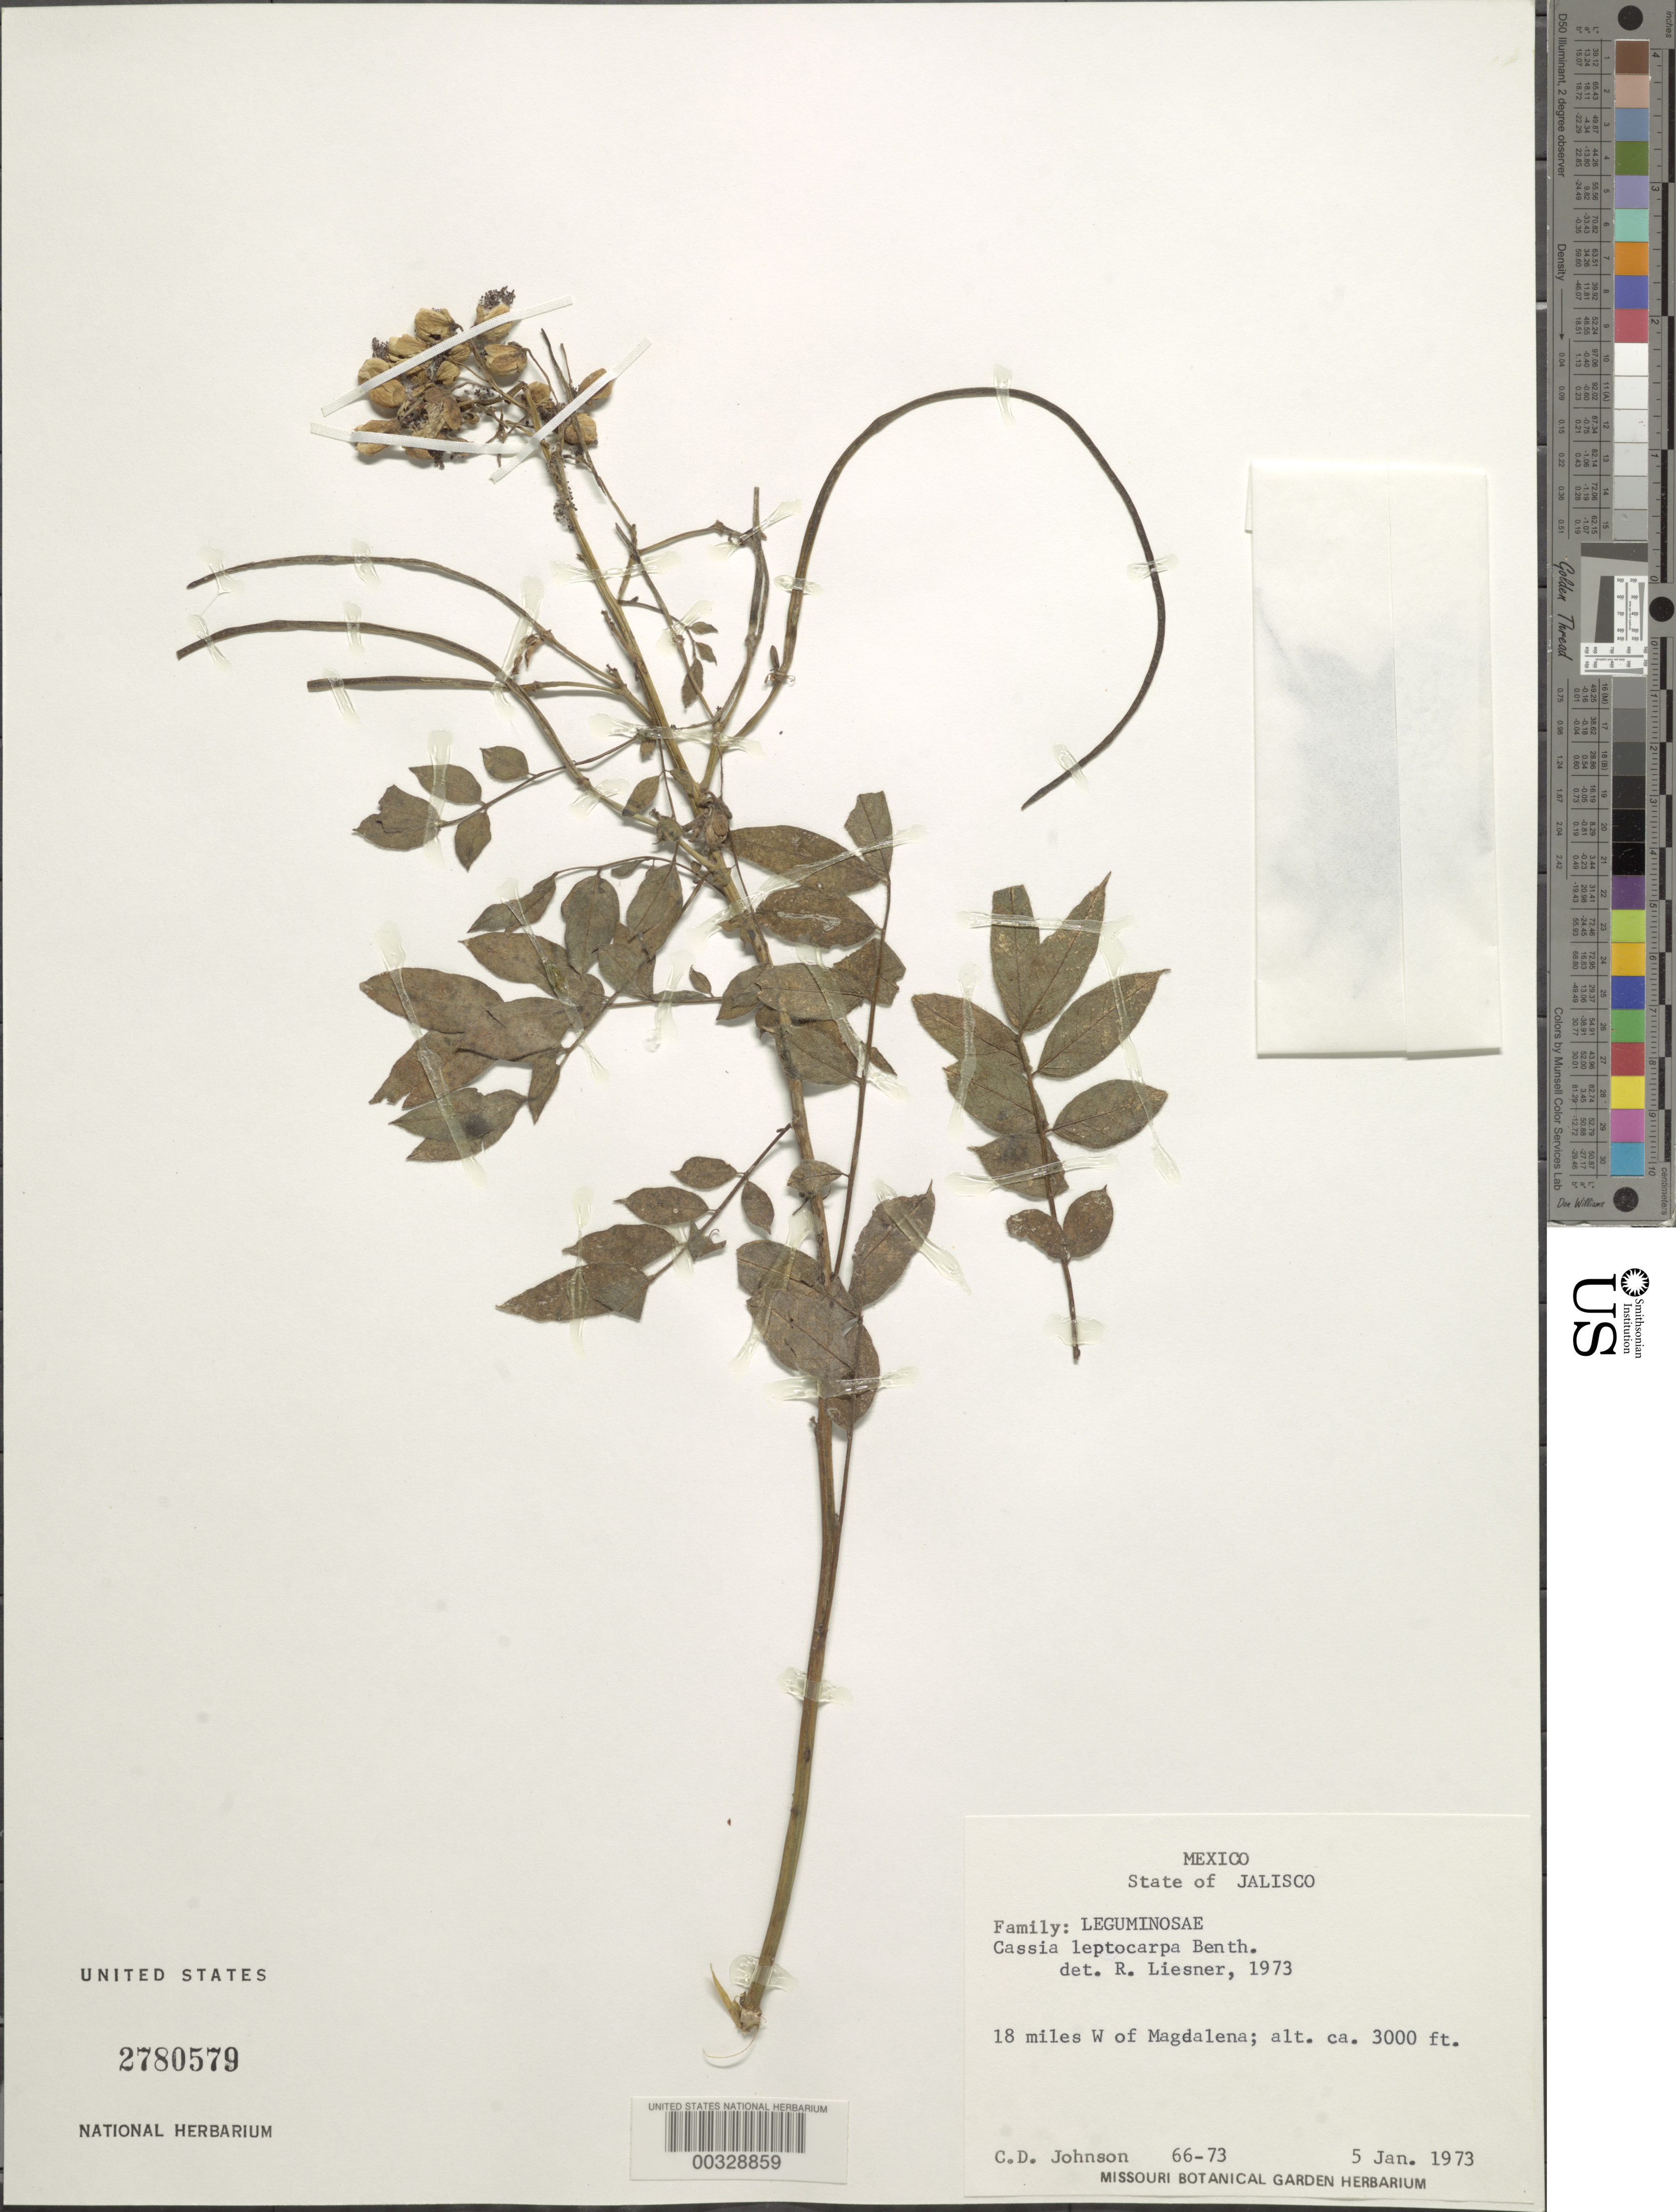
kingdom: Plantae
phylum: Tracheophyta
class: Magnoliopsida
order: Fabales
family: Fabaceae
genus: Senna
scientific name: Senna hirsuta var. leptocarpa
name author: (Benth.) H.S. Irwin & Barneby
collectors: C. D. Johnson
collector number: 66-73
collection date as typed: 05 Jan 1973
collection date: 1973-01-05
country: Mexico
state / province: Jalisco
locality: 18 mi W of Magdalena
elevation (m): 914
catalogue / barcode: US 2780579